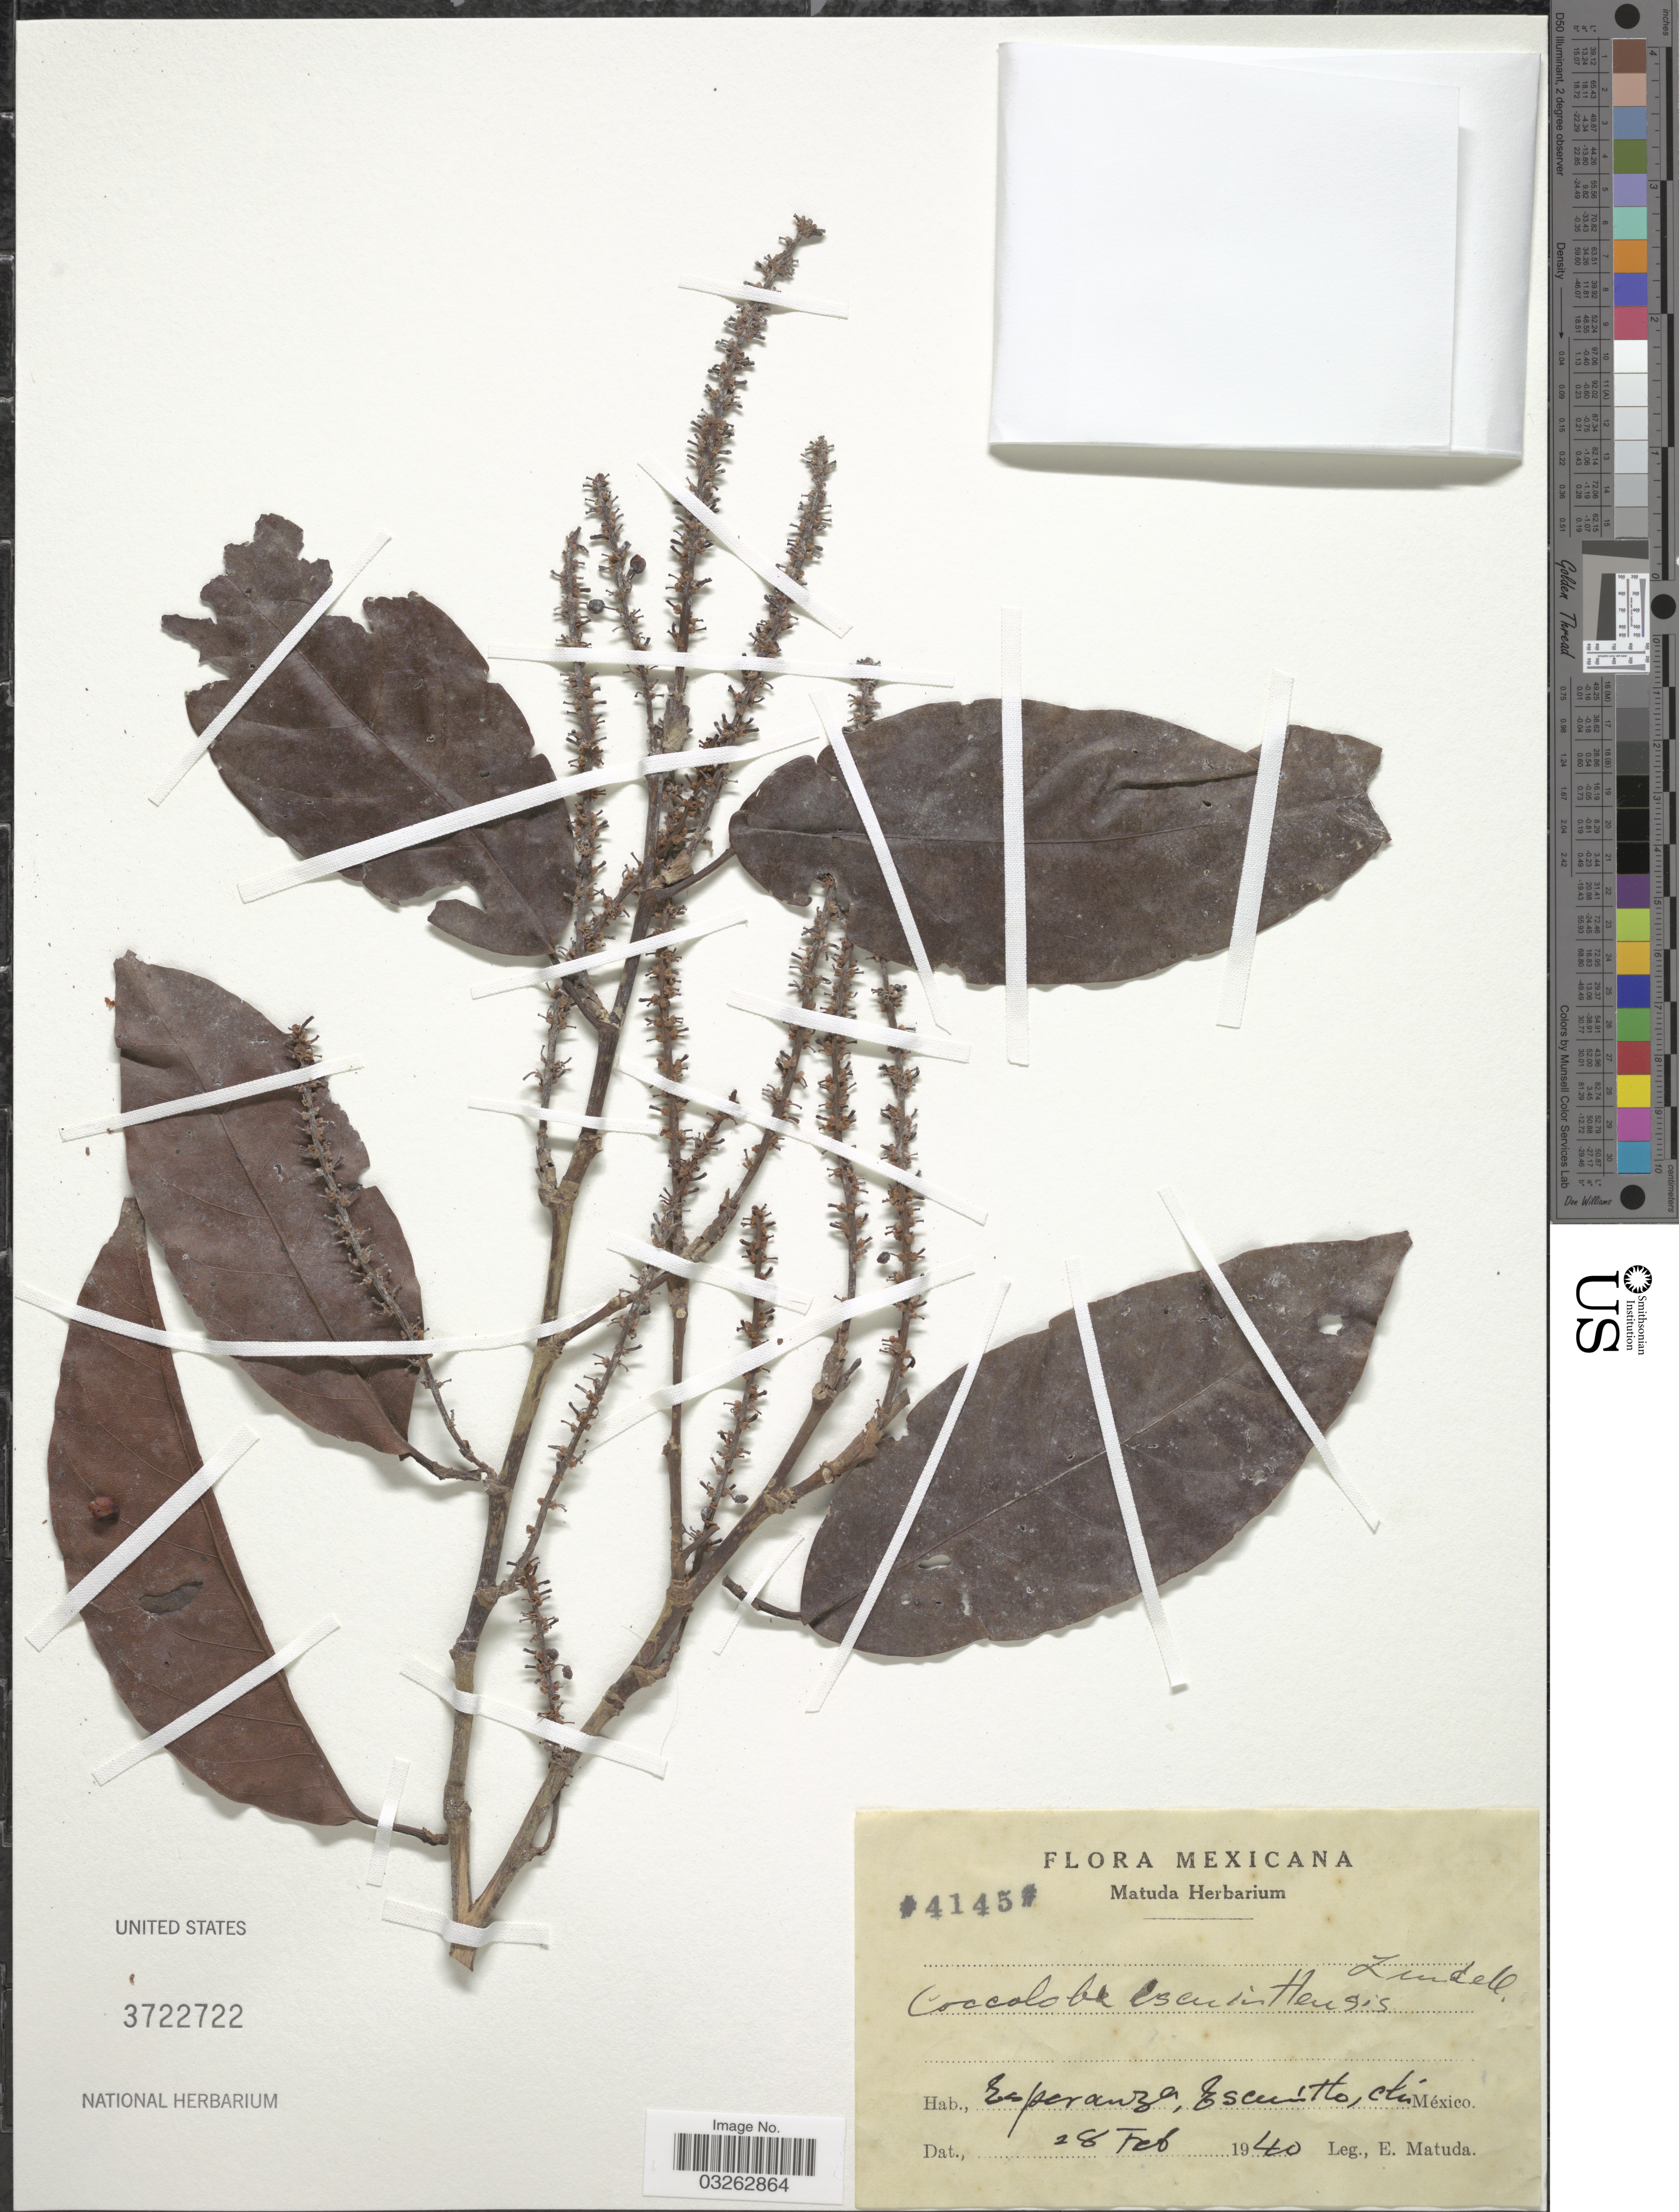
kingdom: Plantae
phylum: Tracheophyta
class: Magnoliopsida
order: Caryophyllales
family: Polygonaceae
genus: Coccoloba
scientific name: Coccoloba montana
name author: Standl.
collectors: E. Matuda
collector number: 4145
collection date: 1940-02-28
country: Mexico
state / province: Chiapas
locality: Esperanza, Escuintla.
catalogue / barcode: US 3722722